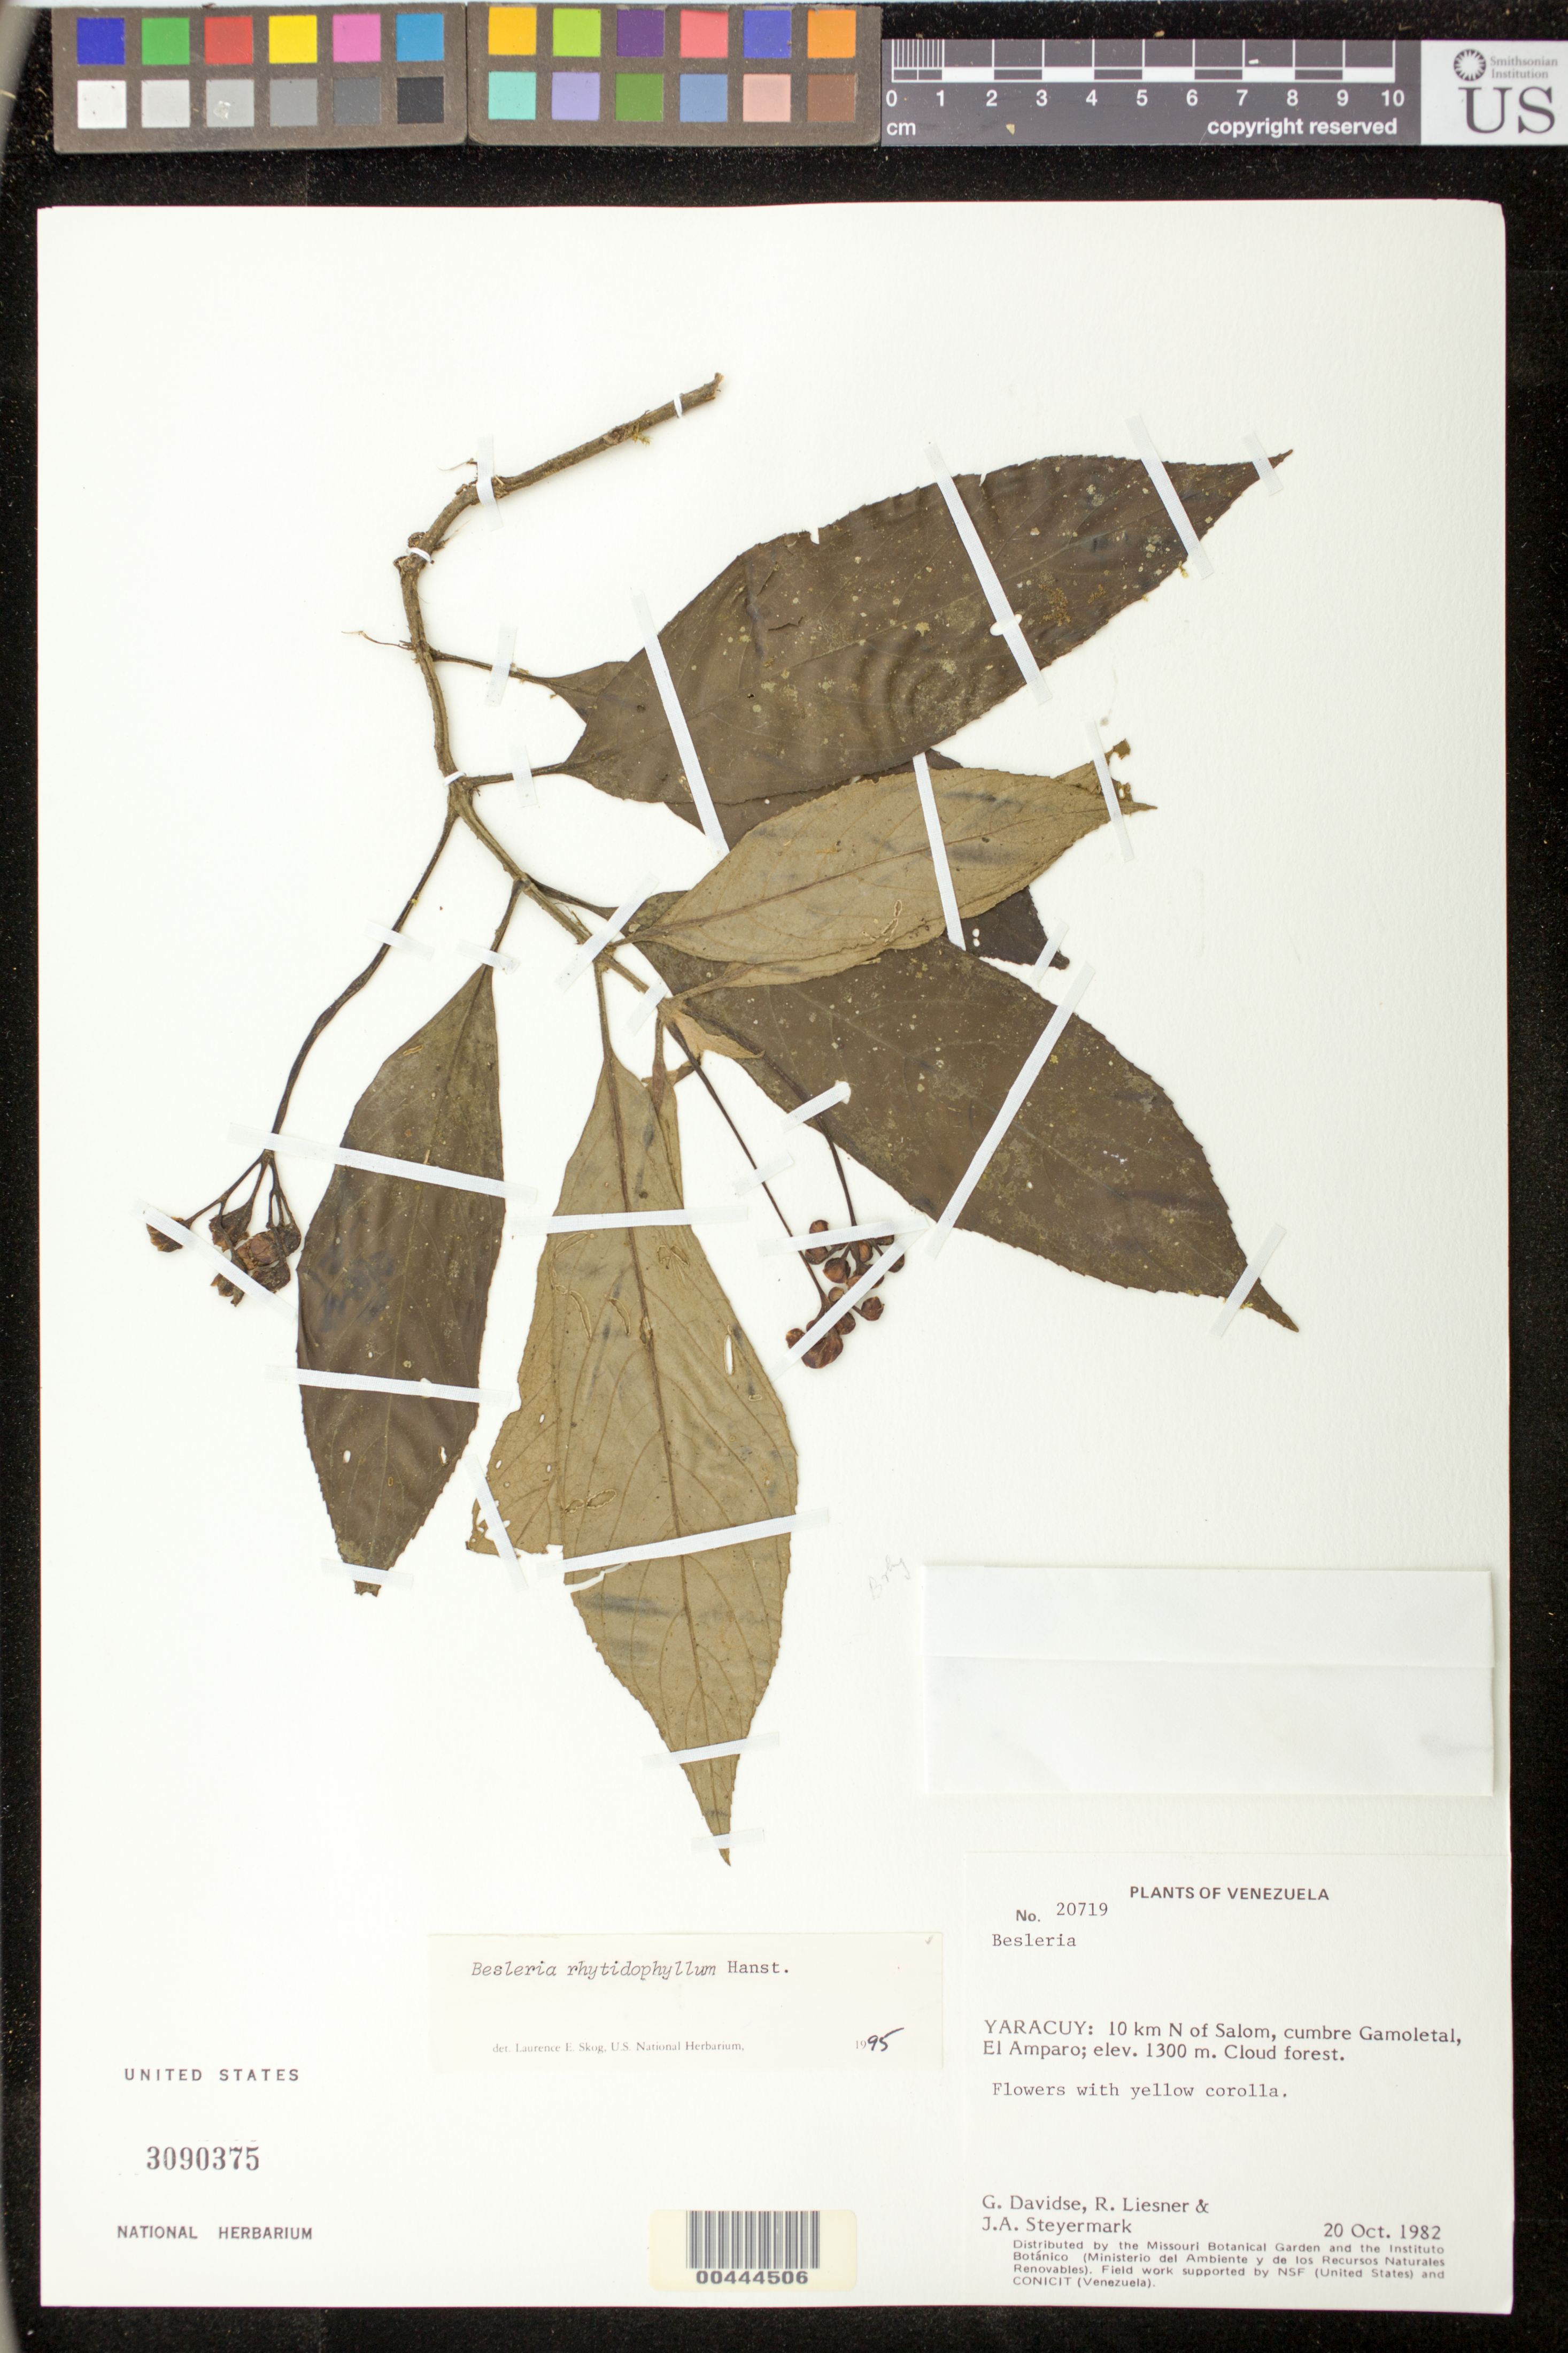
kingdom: Plantae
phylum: Tracheophyta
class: Magnoliopsida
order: Ericales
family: Ericaceae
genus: Styphelia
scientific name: Styphelia tameiameiae var. hexamera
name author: Fosberg & Hosaka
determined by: Shannon, R. K., (UNITED STATES)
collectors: C. N. Forbes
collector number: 880.K.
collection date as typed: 3 Jul 1917 to 18 Aug 1917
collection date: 1917-07-03/1917-08-18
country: United States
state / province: Hawaii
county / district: Kauai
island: Kaua'i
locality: Waimea Drainage Basin, W side, Alakai Swamp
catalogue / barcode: US 1666577